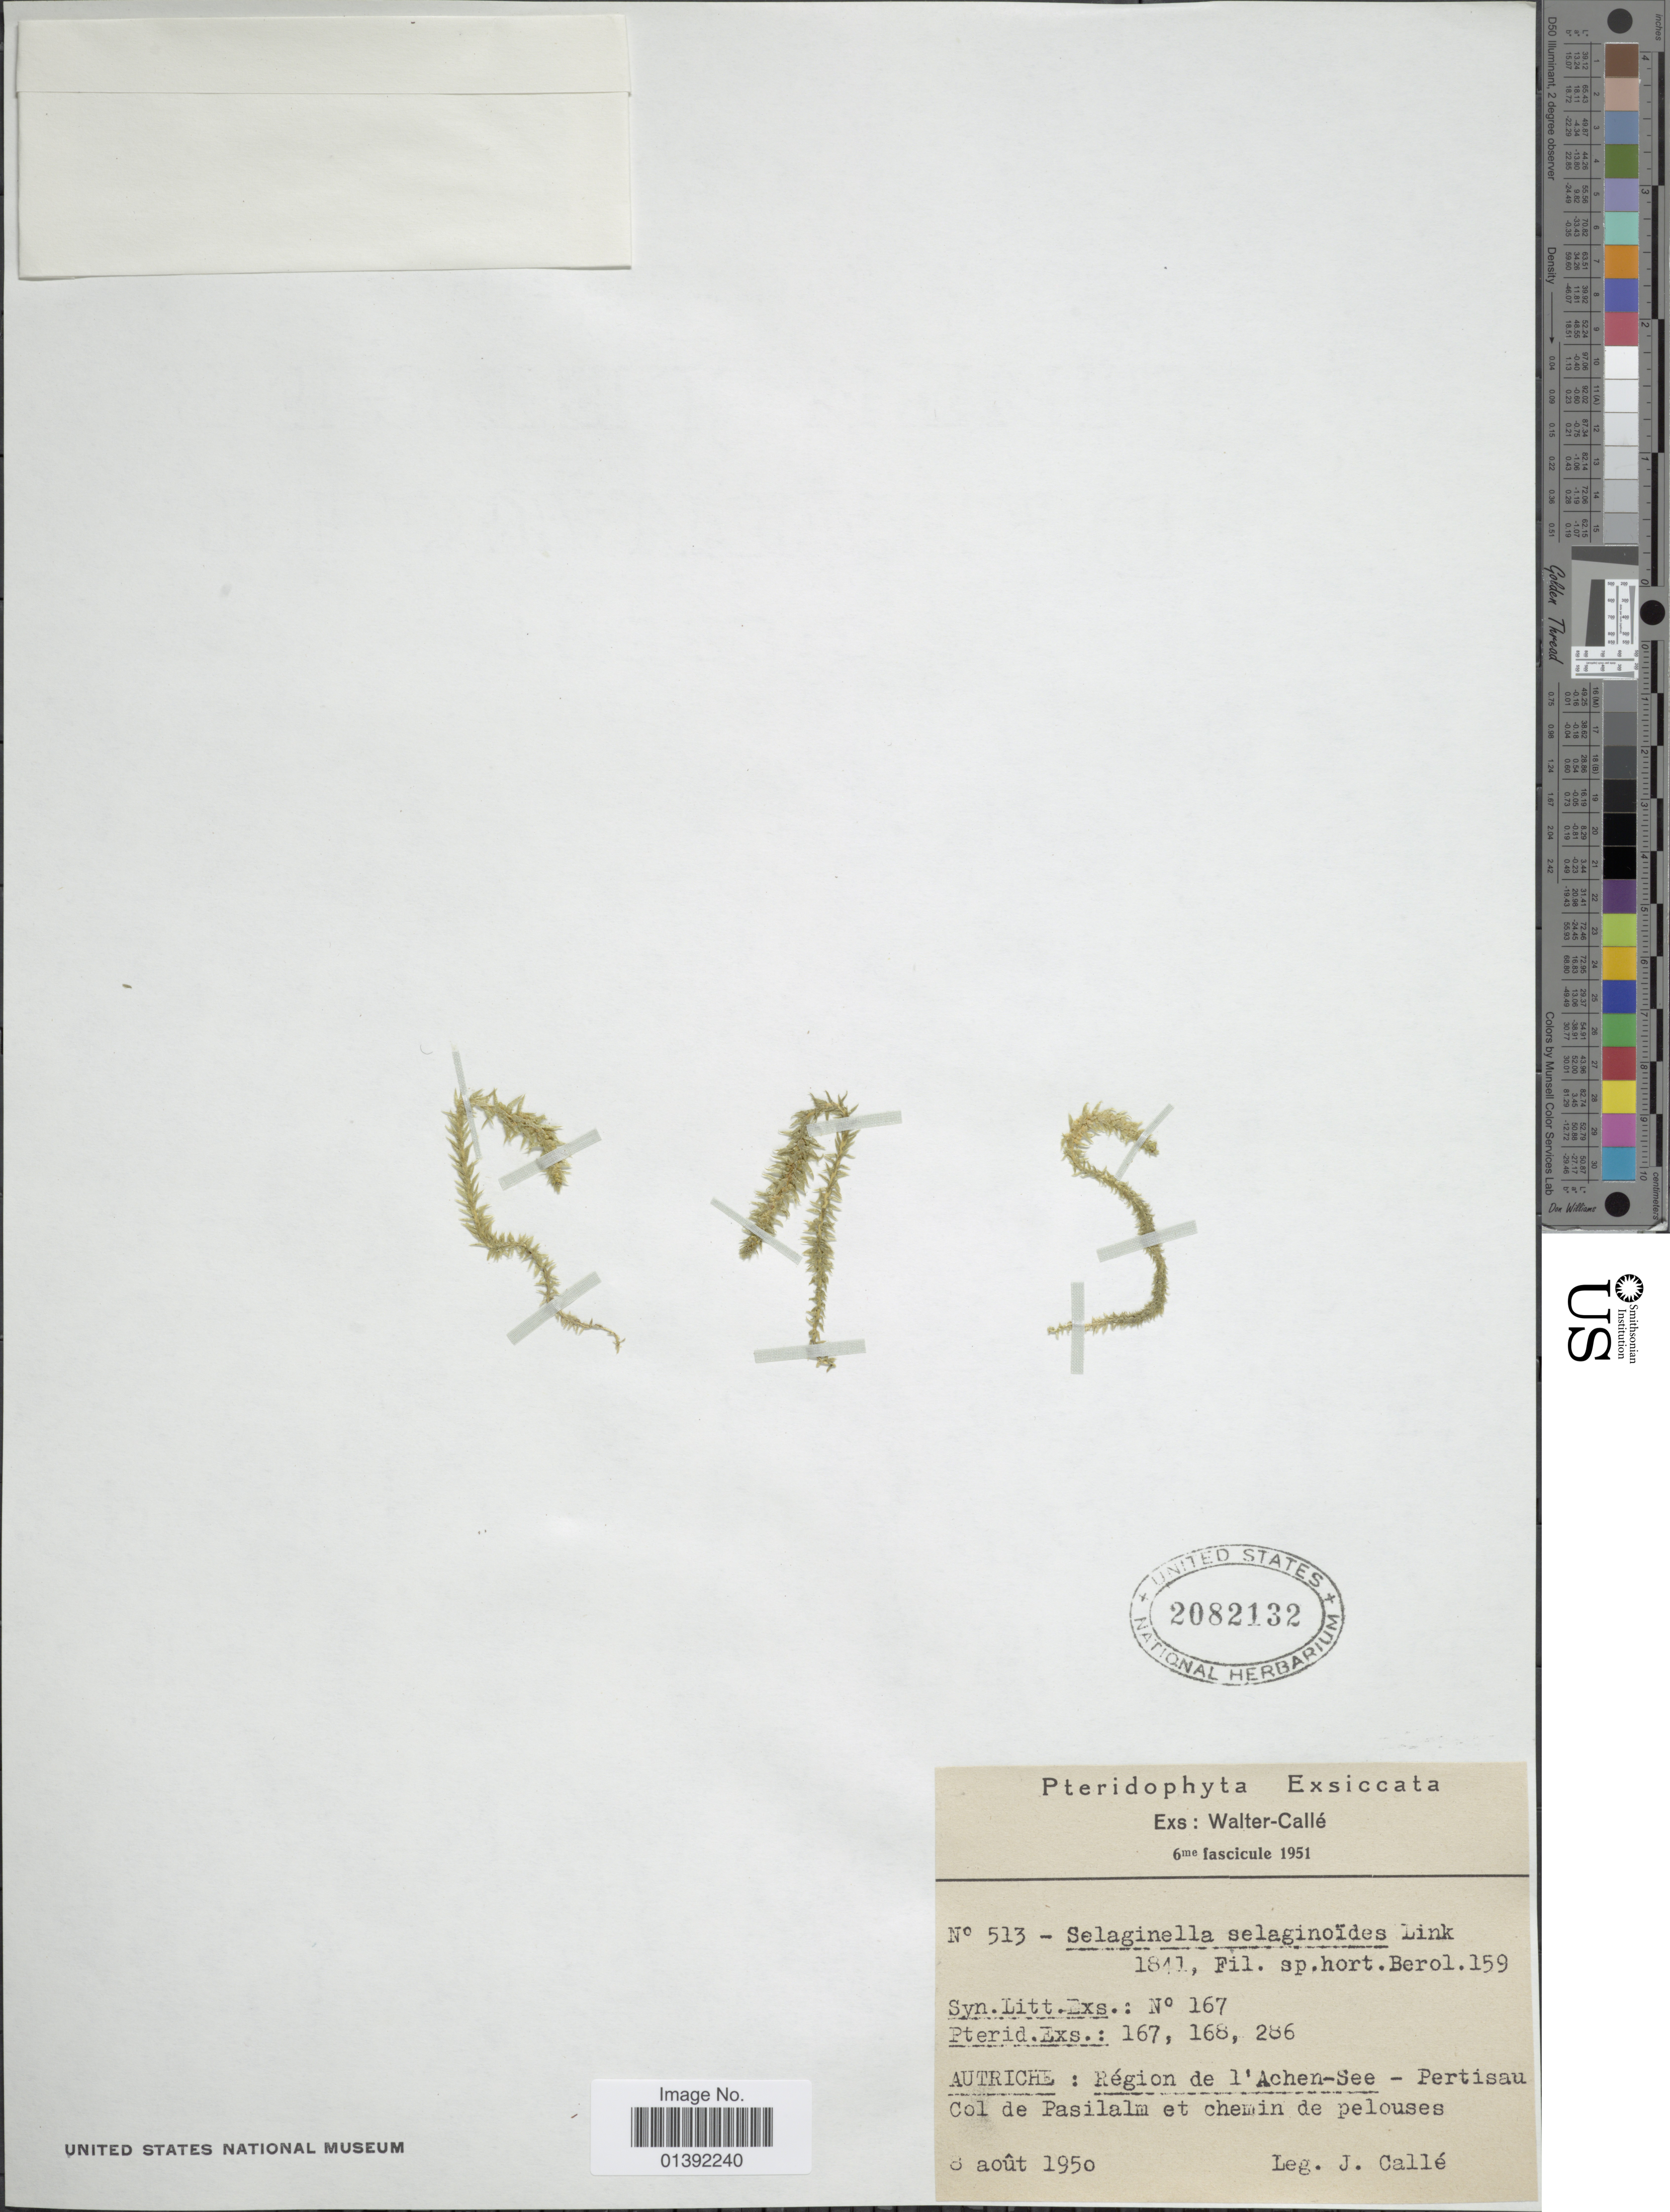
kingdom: Plantae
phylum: Tracheophyta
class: Lycopodiopsida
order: Selaginellales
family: Selaginellaceae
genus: Selaginella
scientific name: Selaginella selaginoides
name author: (L.) Link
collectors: Calle, J.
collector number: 513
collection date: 1950-08-08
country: Austria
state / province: Tirol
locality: Autriche: Region de l'Achen-See - Pertisau Col de Pasilalm et chemin de pelouses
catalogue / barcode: US 2082132